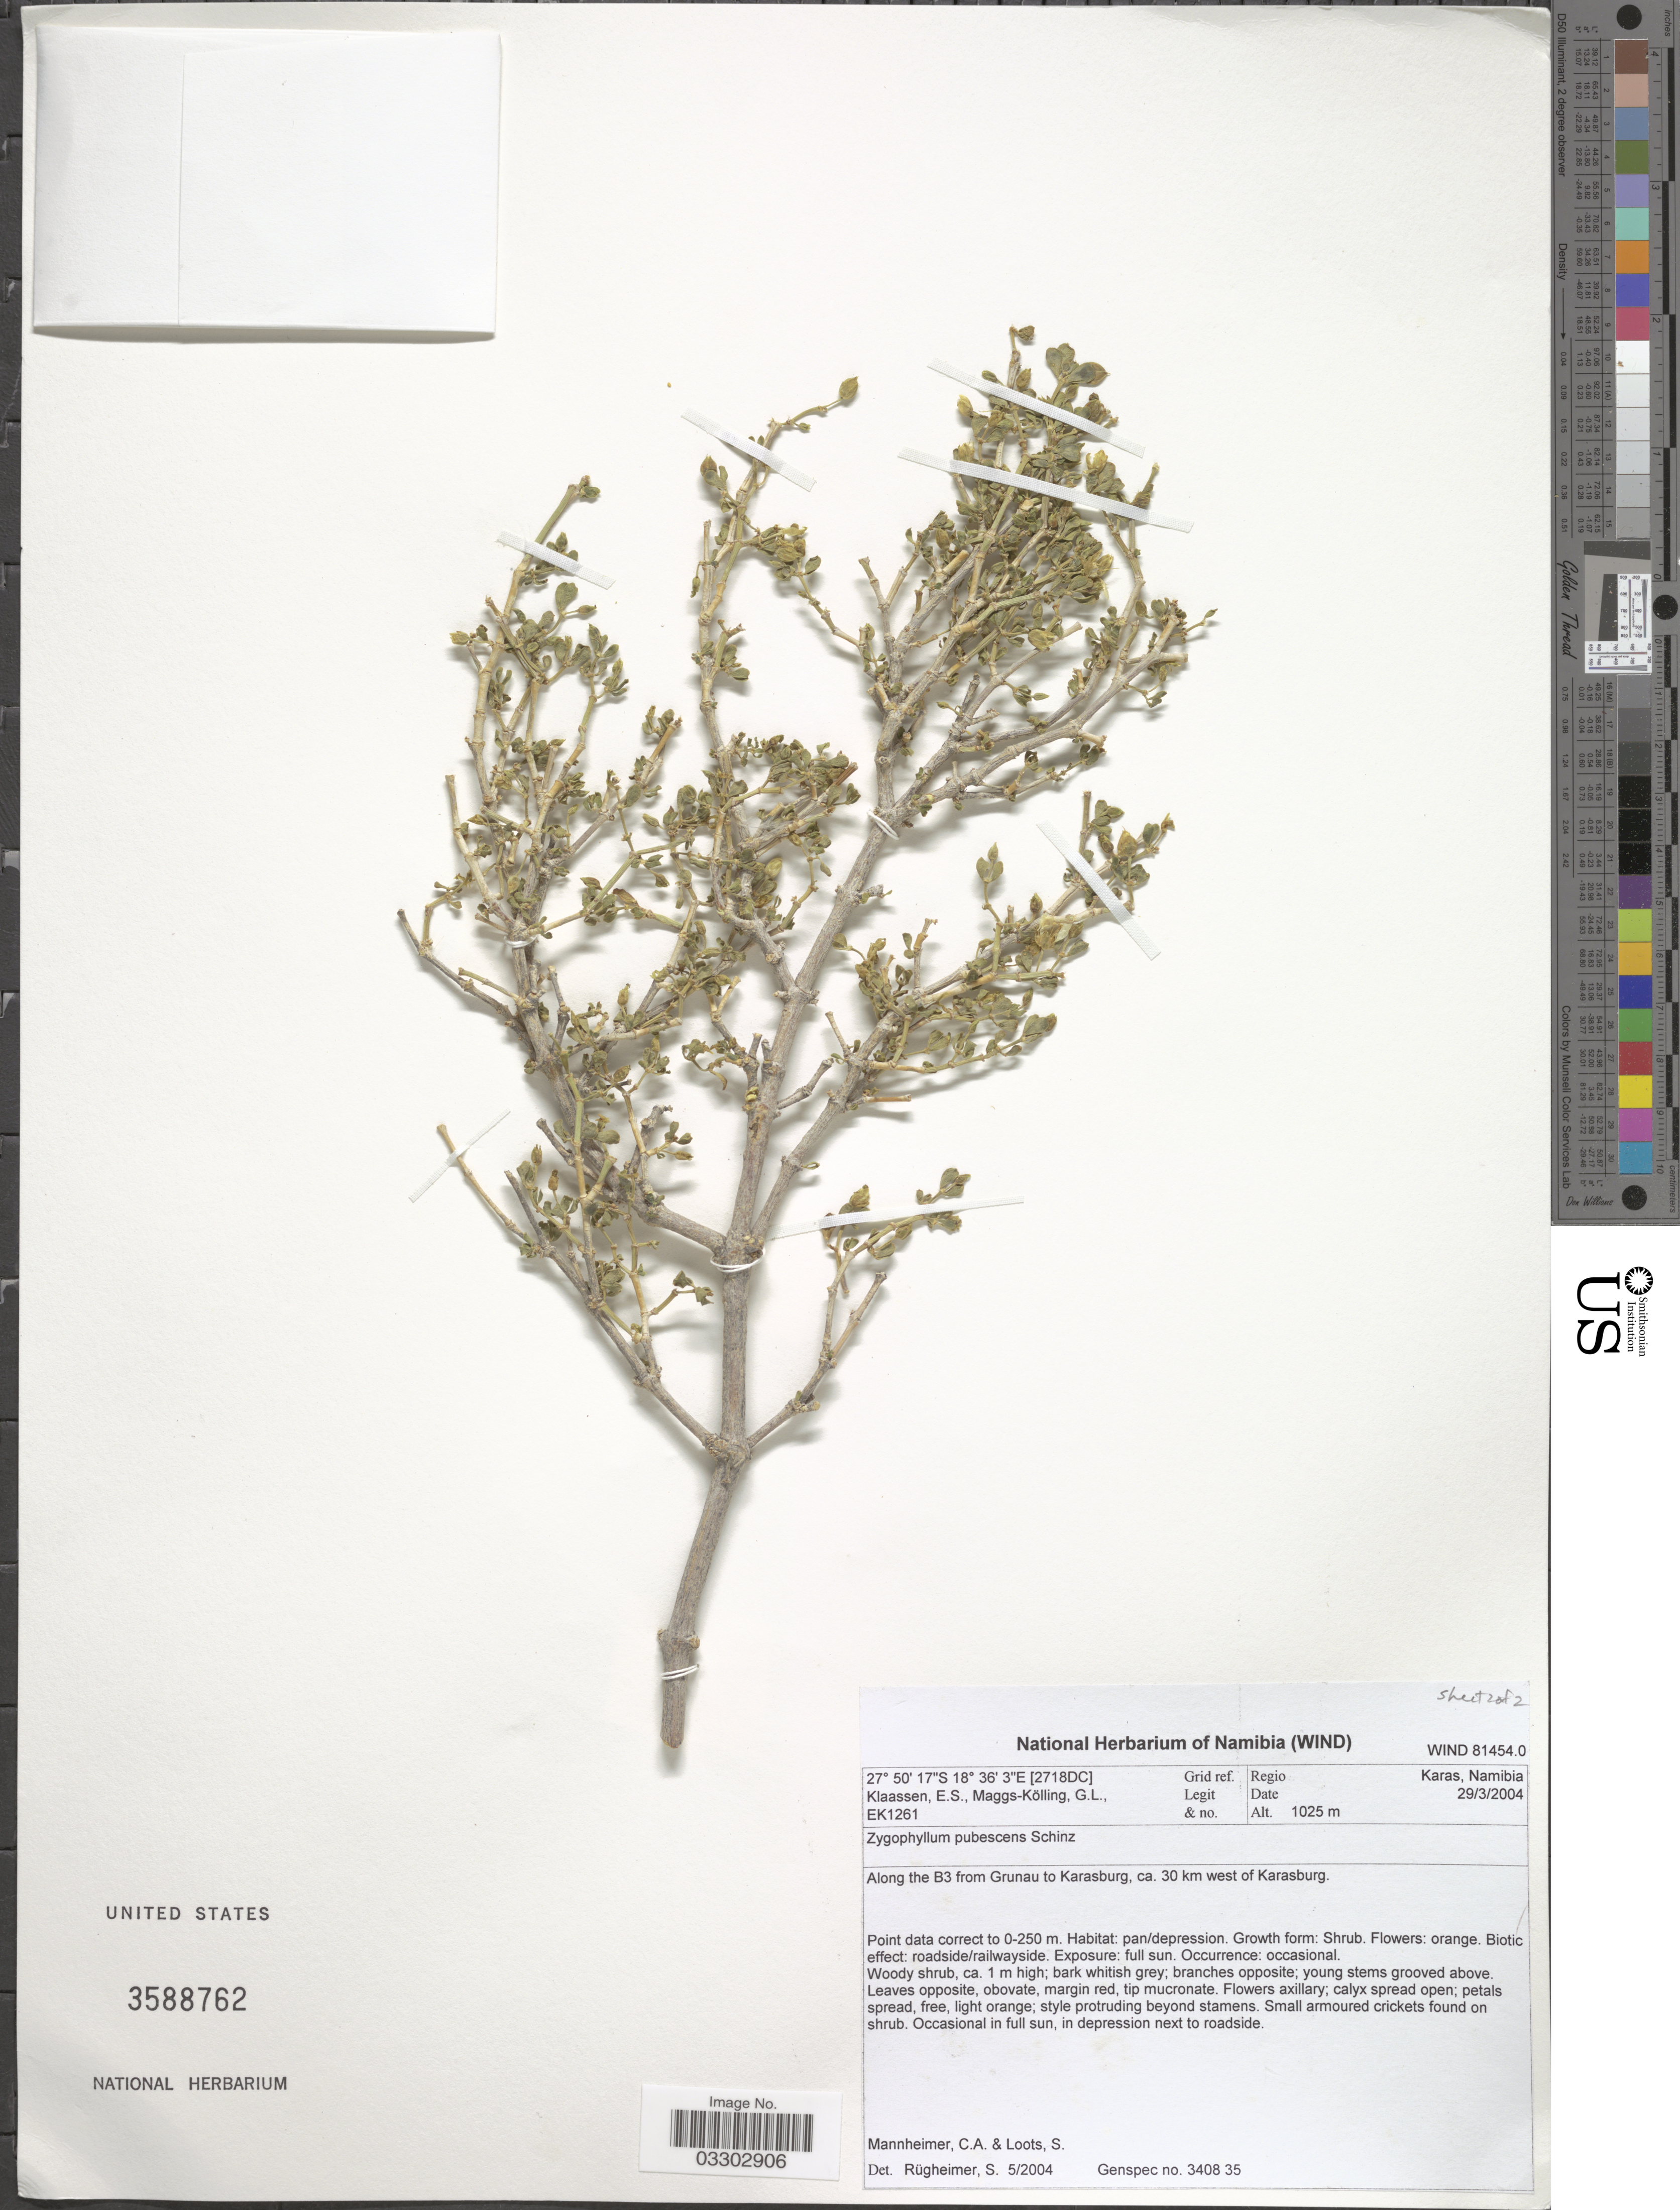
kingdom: Plantae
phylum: Tracheophyta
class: Magnoliopsida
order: Zygophyllales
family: Zygophyllaceae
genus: Roepera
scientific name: Roepera pubescens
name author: (Schinz) Beier & Thulin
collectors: E. S. Klaassen & G. L. Maggs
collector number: EK1261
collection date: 2004-03-29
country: Namibia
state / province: Karas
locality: Grid ref. [2718DC]. Regio Karas, Namibia. Along the B3 from Grunau to Karasburg, ca. 30 km west of Karasburg.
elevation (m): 1025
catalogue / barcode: US 3588762